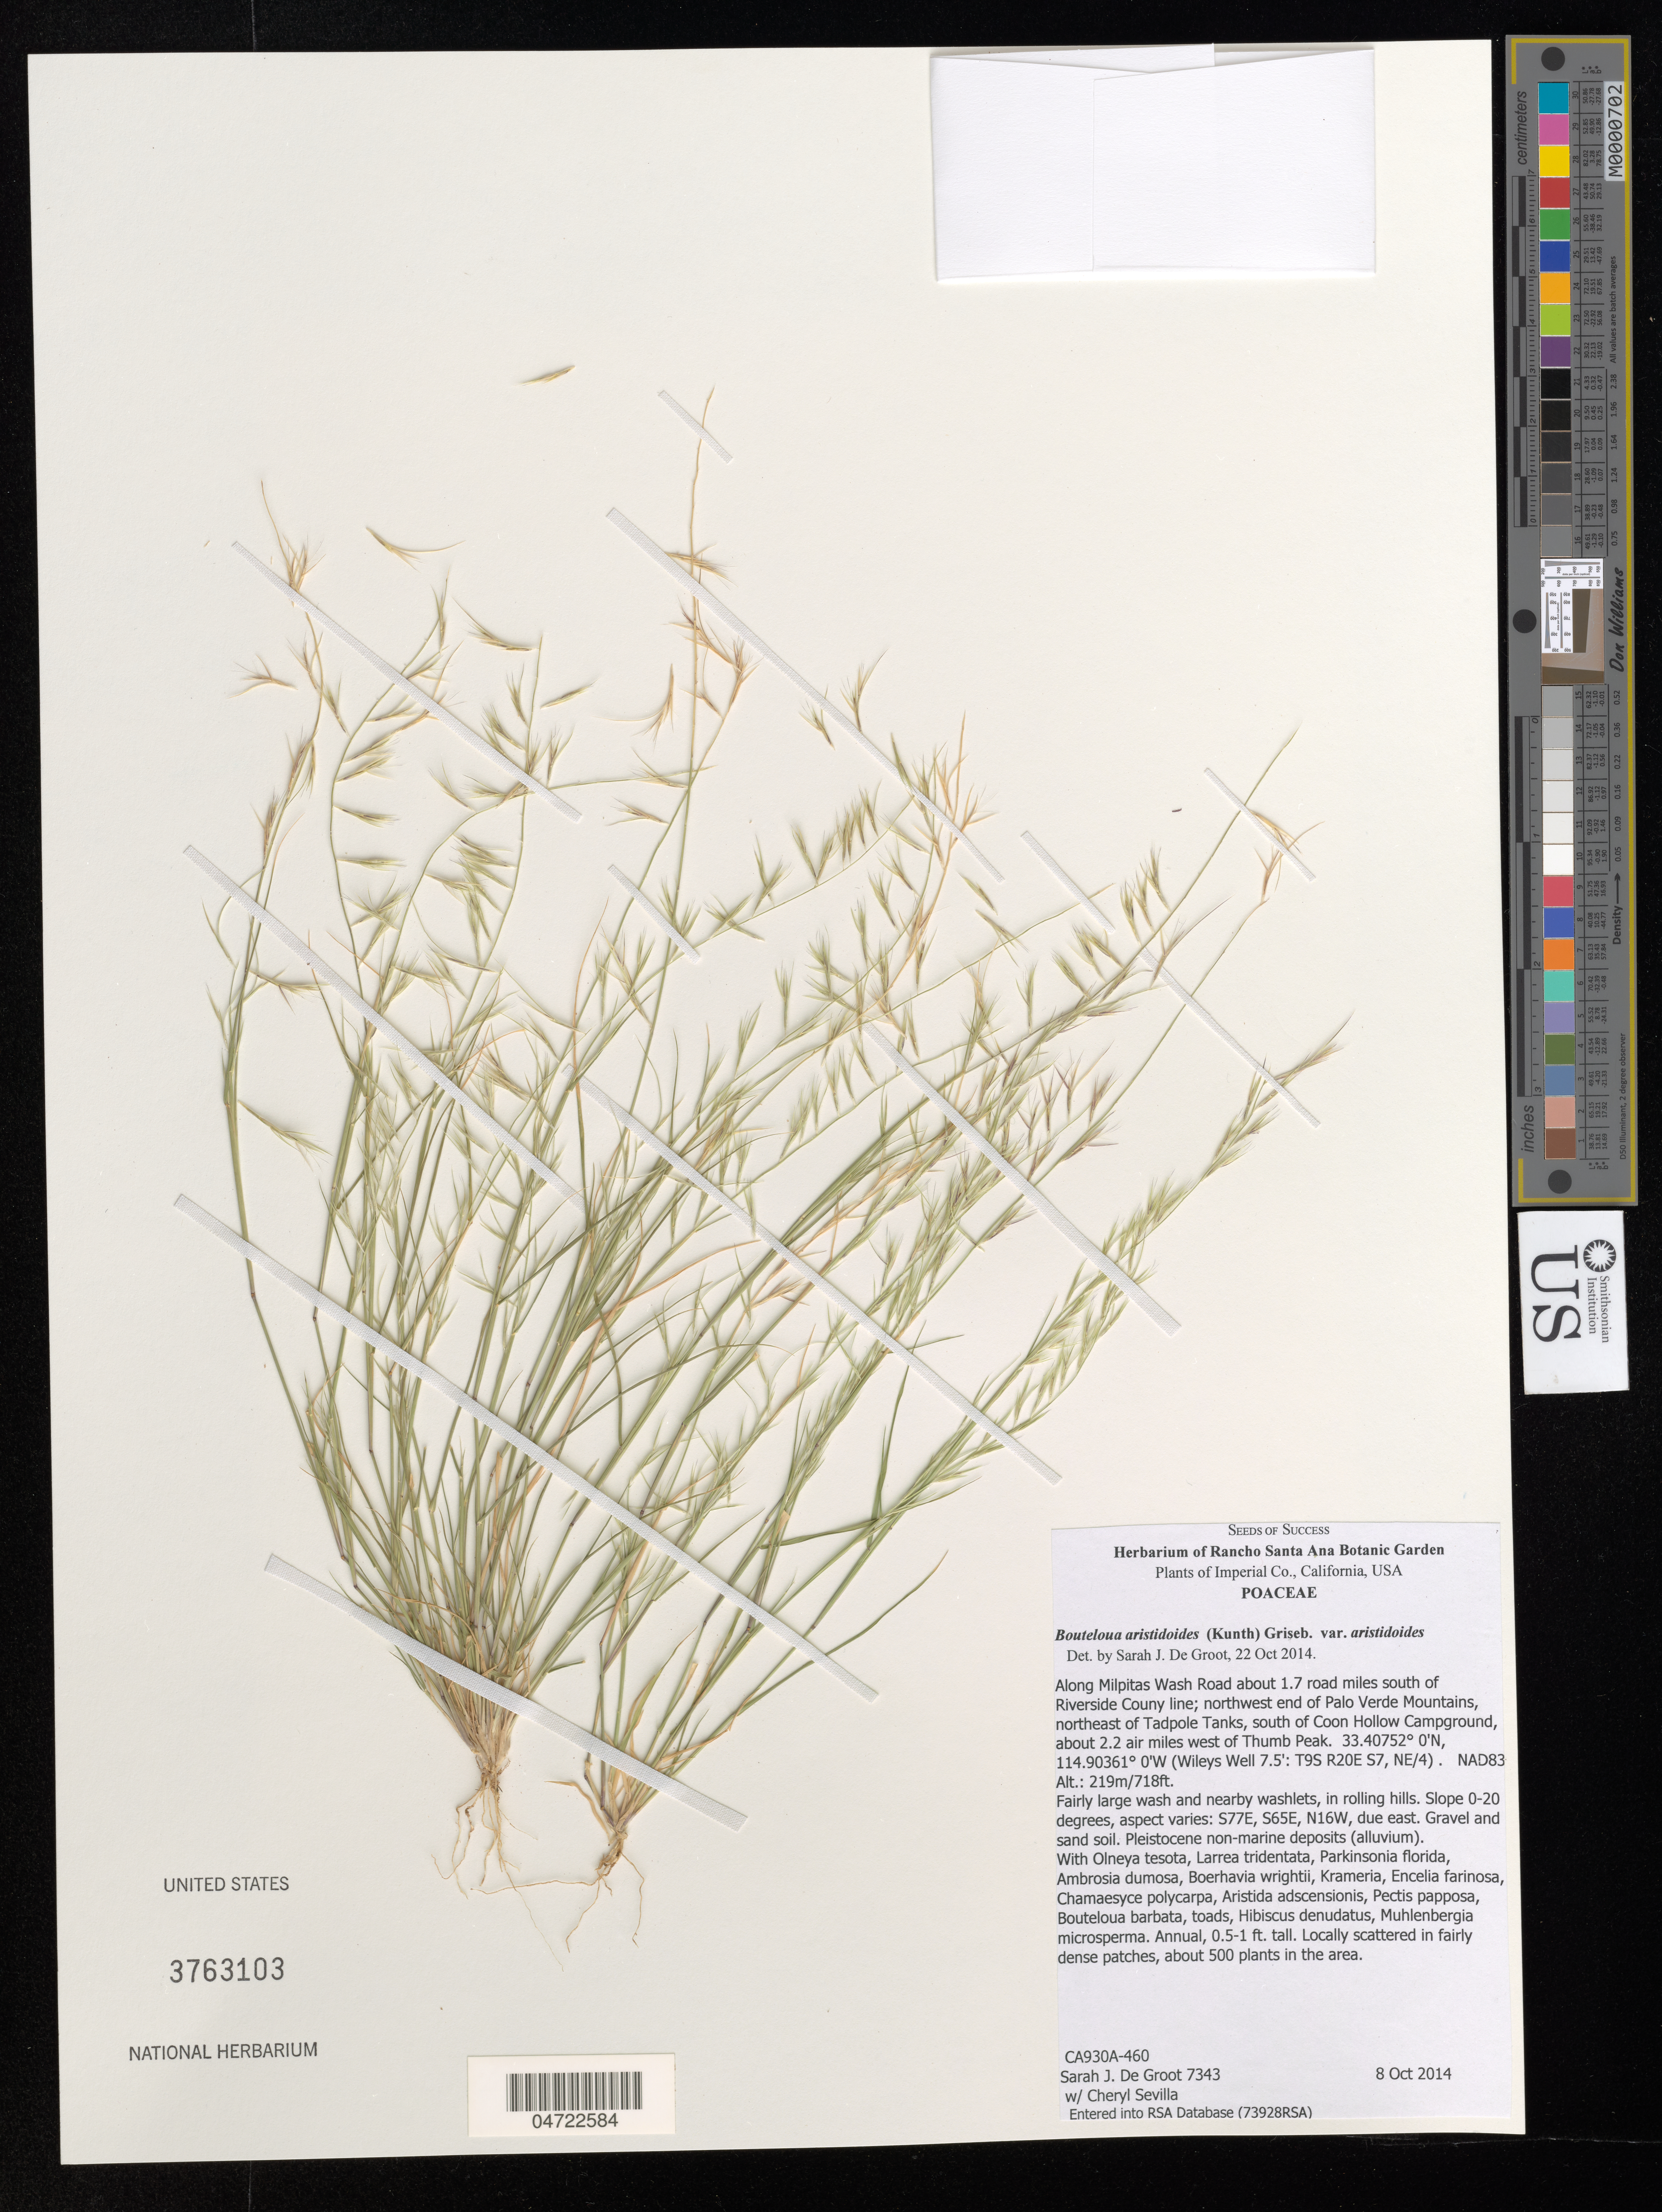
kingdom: Plantae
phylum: Tracheophyta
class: Liliopsida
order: Poales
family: Poaceae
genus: Bouteloua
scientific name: Bouteloua aristidoides var. aristidoides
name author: (Kunth) Griseb.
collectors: S. De Groot & C. Sevilla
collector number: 7343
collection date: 2014-10-08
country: United States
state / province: California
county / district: Imperial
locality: Imperial Co. Along Milpitas Wash Road about 1.7 road miles south of Riverside Couny line; northwest end of Palo Verde Mountains, northeast of Tadpole Tanks, south of Coon Hollow Campground, about 2.2 air miles west of Thumb Peak. (Wileys Well 7.5': T9S R20E S7, NE/4).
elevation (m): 219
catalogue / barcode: US 3763103